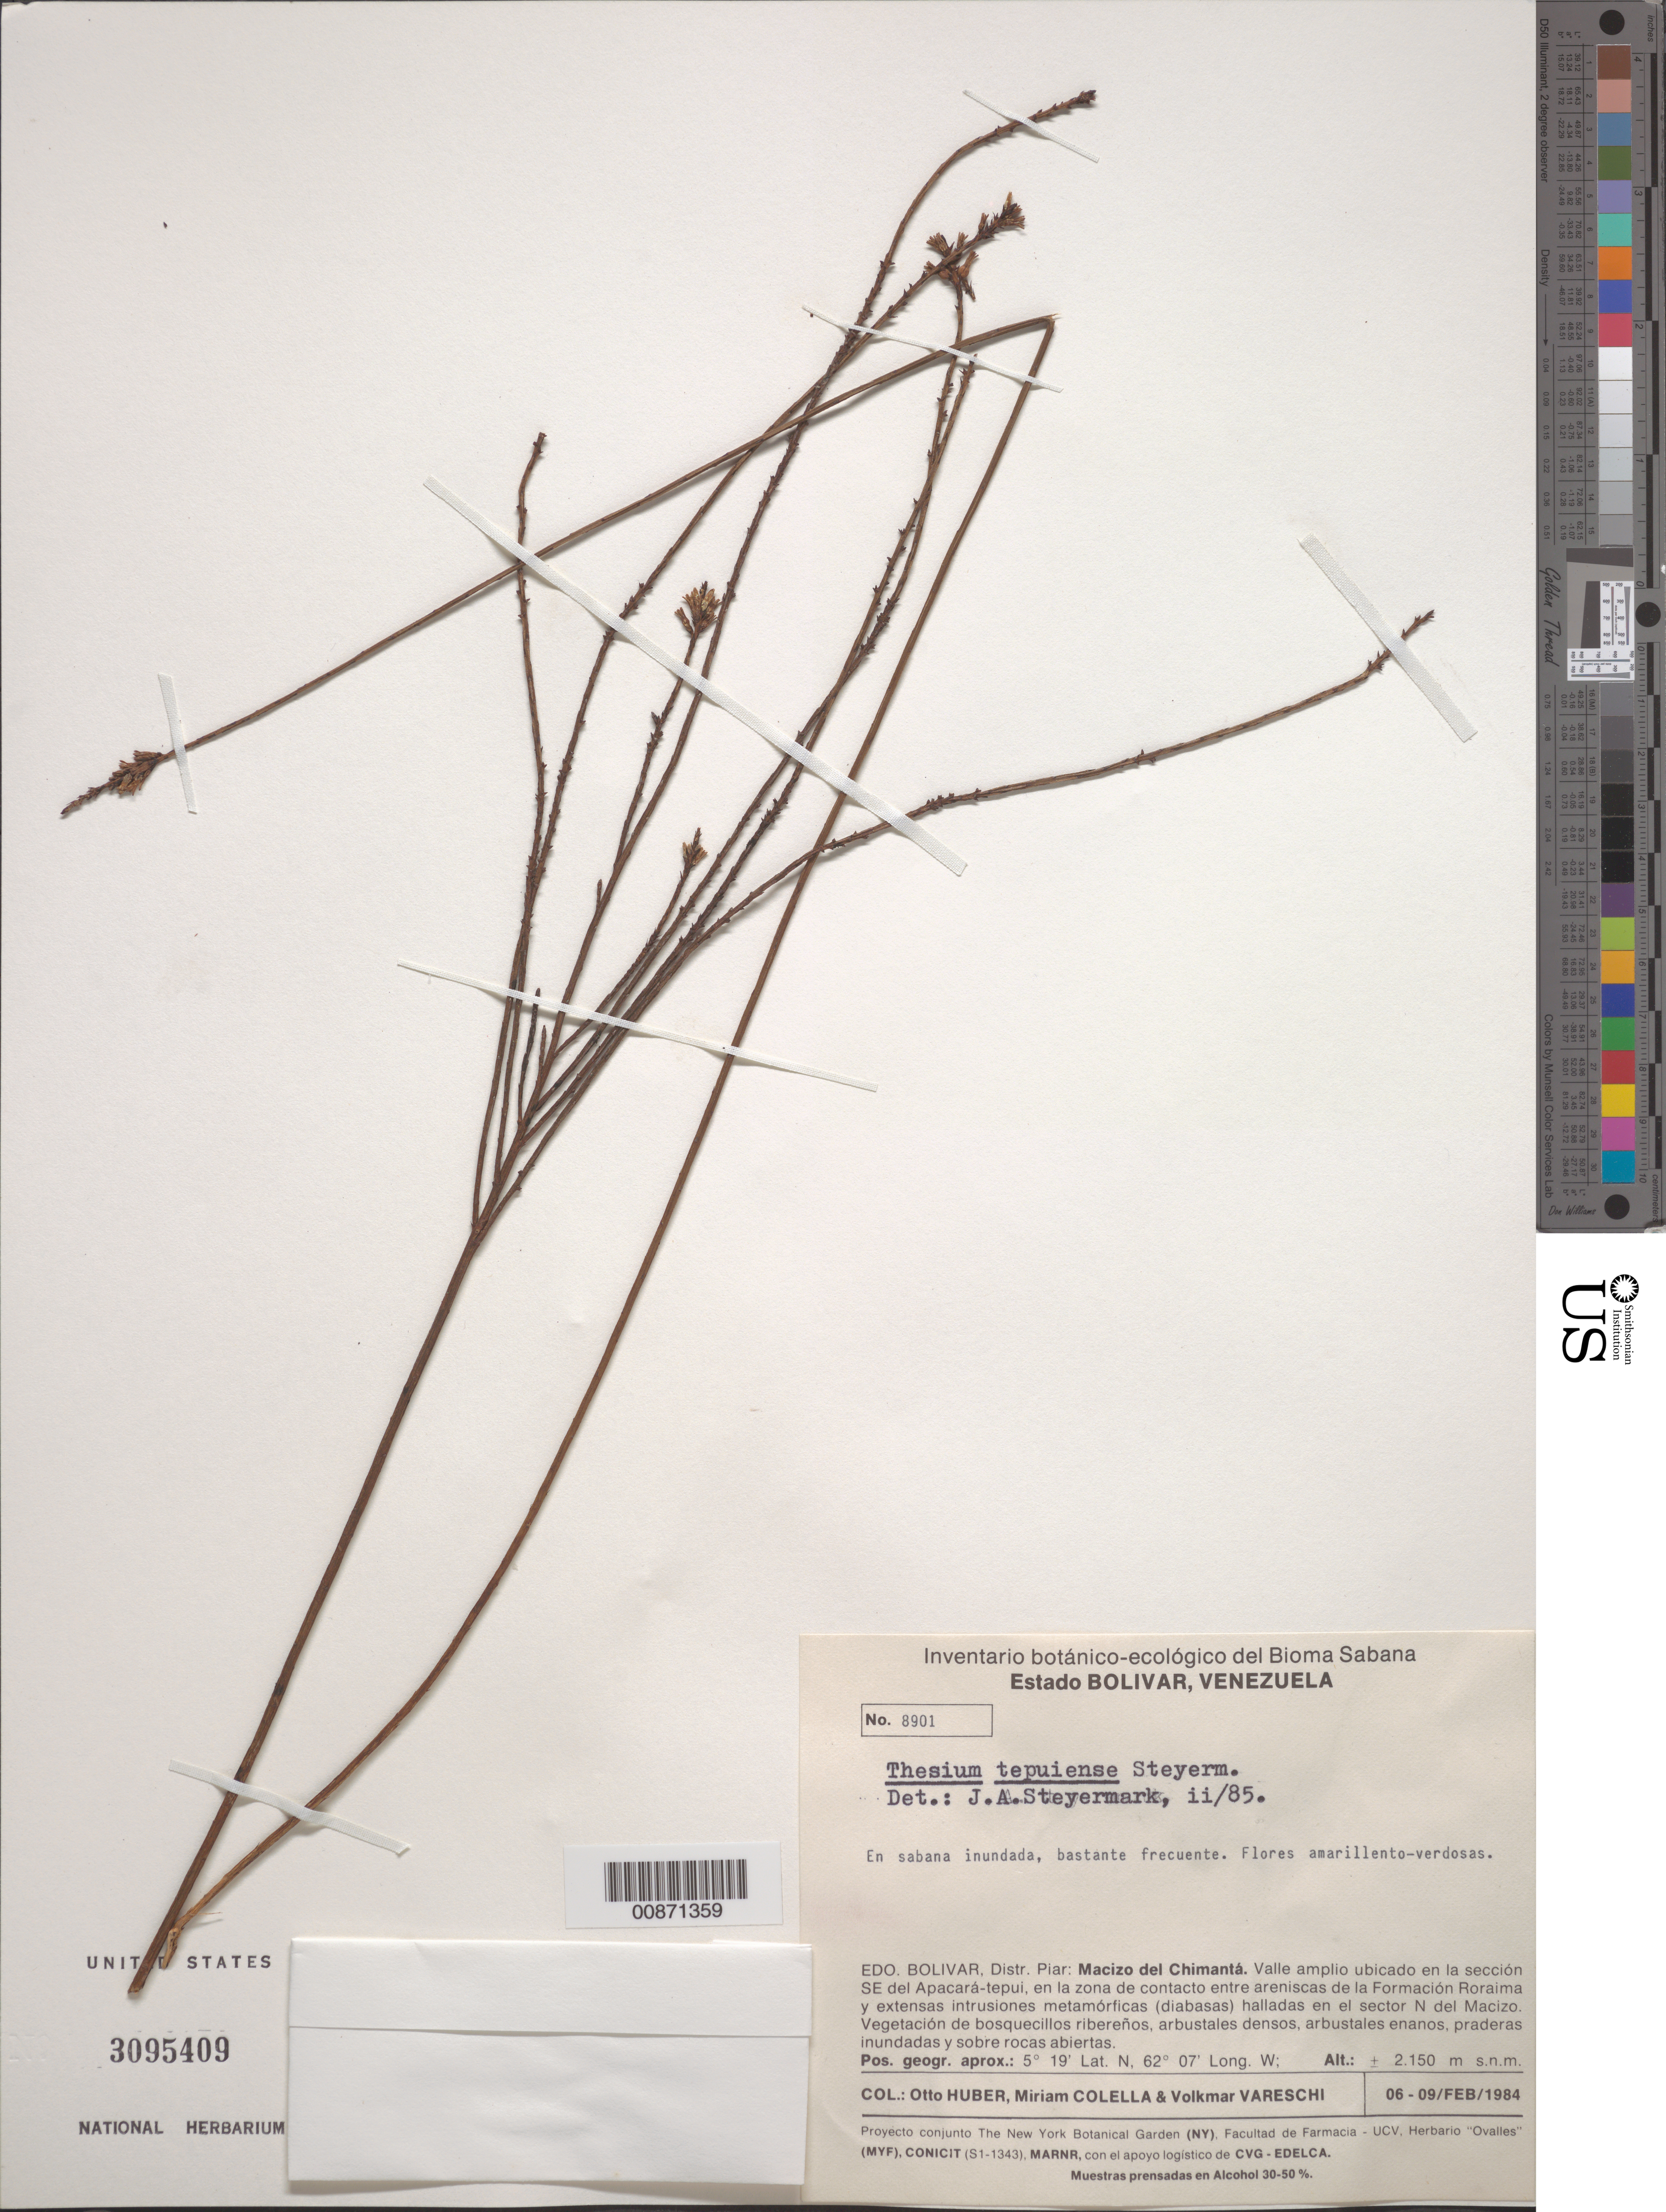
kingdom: Plantae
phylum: Tracheophyta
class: Magnoliopsida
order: Santalales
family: Thesiaceae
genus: Thesium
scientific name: Thesium tepuiense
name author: Steyerm.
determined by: Steyermark, Julian A., (VEN)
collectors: O. Huber, M. Colella & V. Vareschi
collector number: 8901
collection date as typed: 6-Feb-85 to 8-Feb-85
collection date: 1985-02-06/1985-02-08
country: Venezuela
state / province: Bolívar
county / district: Piar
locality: Macizo del Chimantá, sector SE del Apacará-tepuí, zona de contacto entre Formacion Roraima y sector N del Macizo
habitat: Sabana inundada; vegetación de bosquecillos riberenos,arbustales densos, arbustales enanos, praderas inundadas y sobre rocas abiertas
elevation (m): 2150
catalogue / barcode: US 3095409